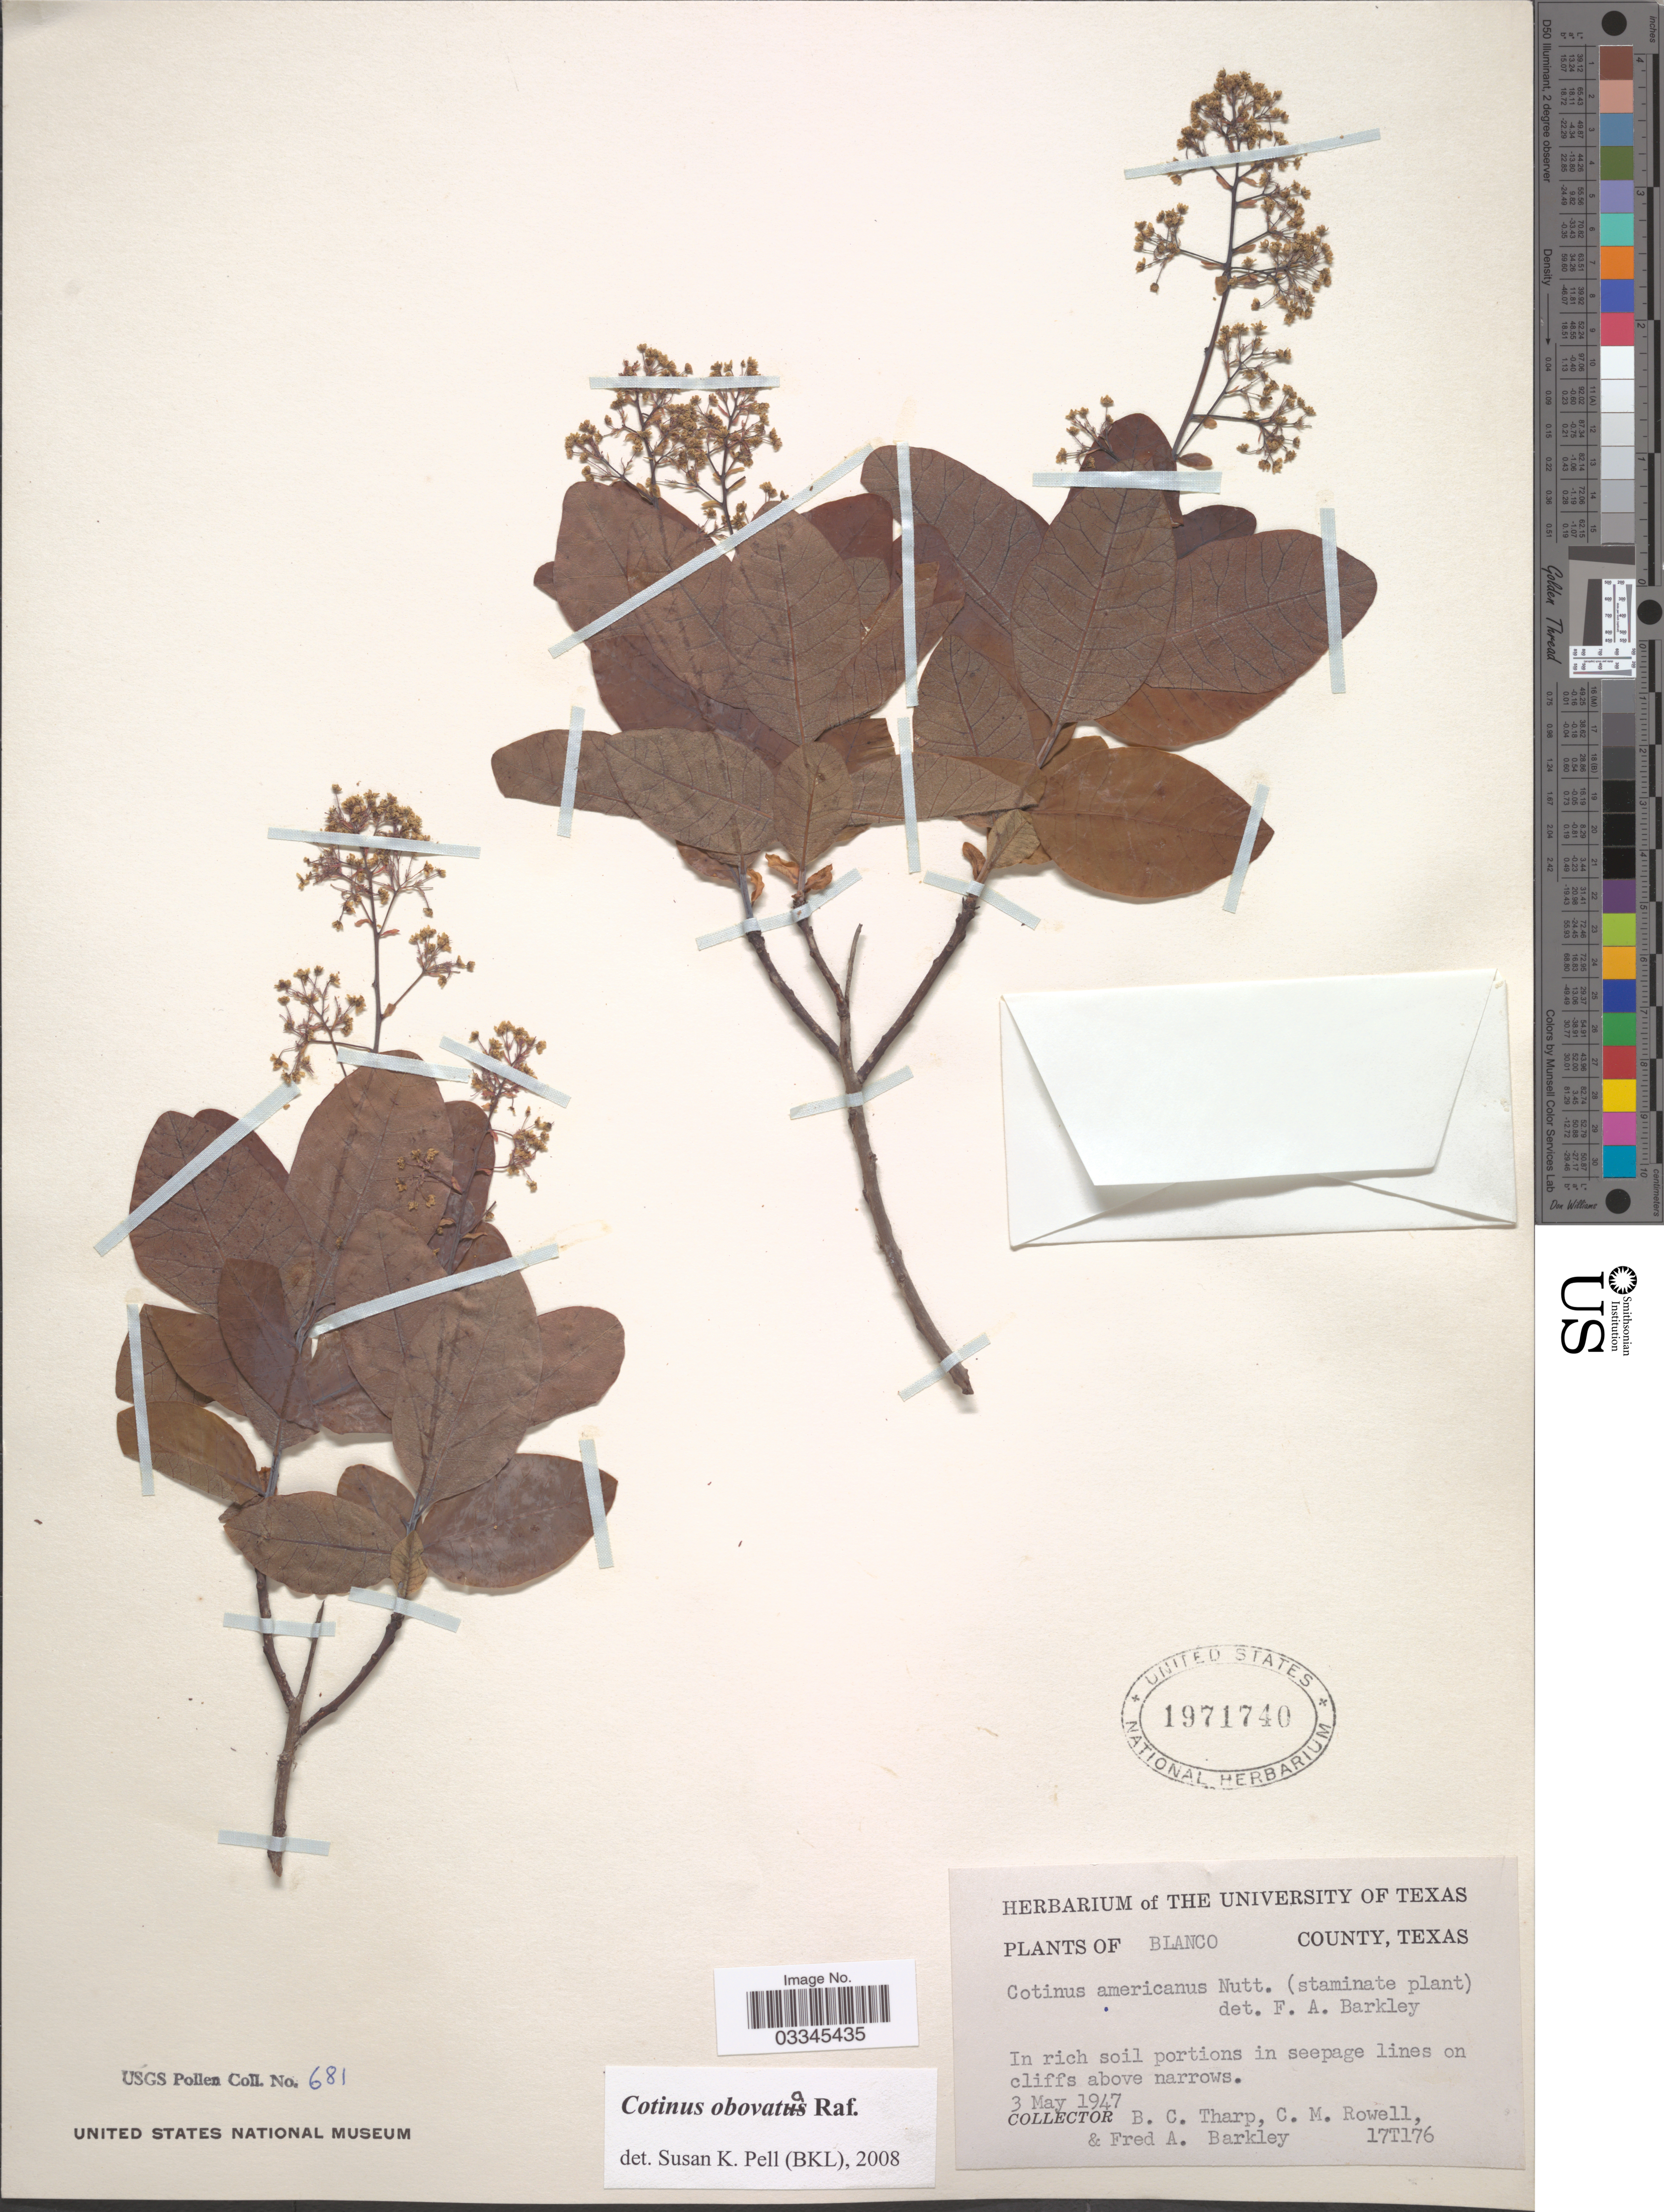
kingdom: Plantae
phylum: Tracheophyta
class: Magnoliopsida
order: Sapindales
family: Anacardiaceae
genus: Cotinus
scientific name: Cotinus obovatus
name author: Raf.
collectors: B. C. Tharp, C. M. Rowell & F. A. Barkley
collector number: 17T176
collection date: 1947-05-03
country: United States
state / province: Texas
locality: Blanco County.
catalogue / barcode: US 1971740